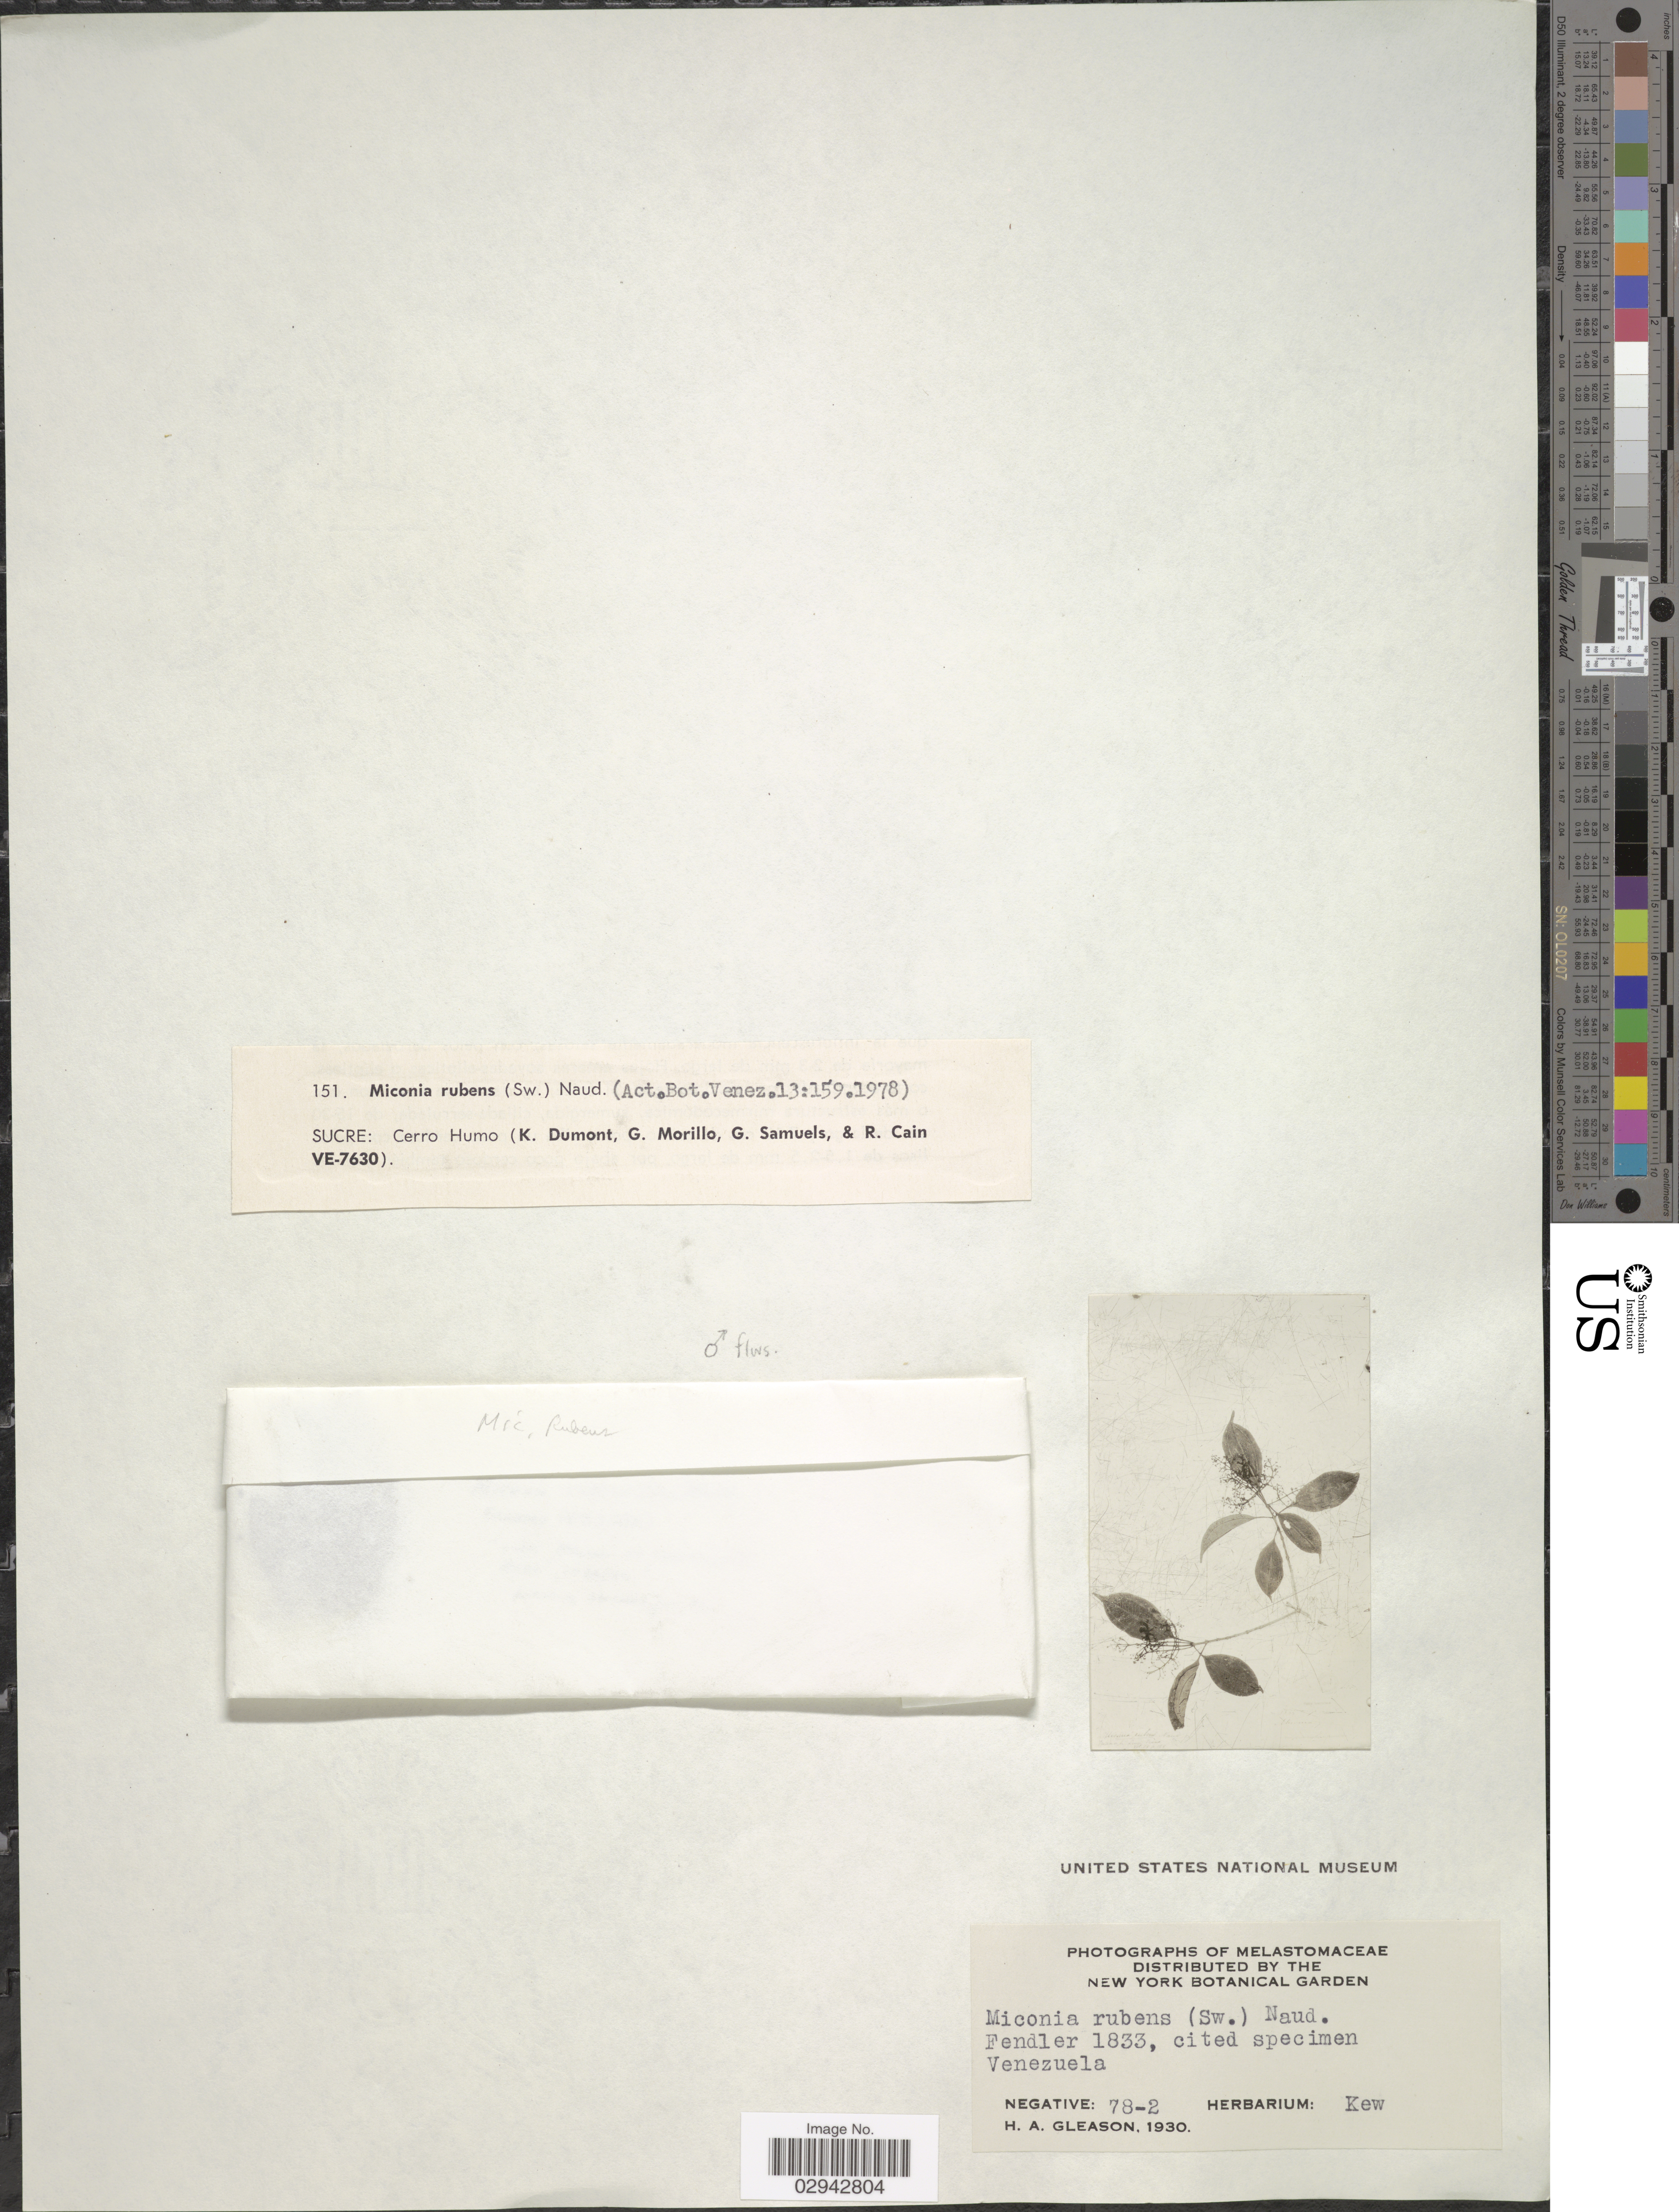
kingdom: Plantae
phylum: Tracheophyta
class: Magnoliopsida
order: Myrtales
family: Melastomataceae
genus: Miconia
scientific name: Miconia rubens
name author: (Sw.) Naudin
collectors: -. Fendler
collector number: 1833?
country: Venezuela